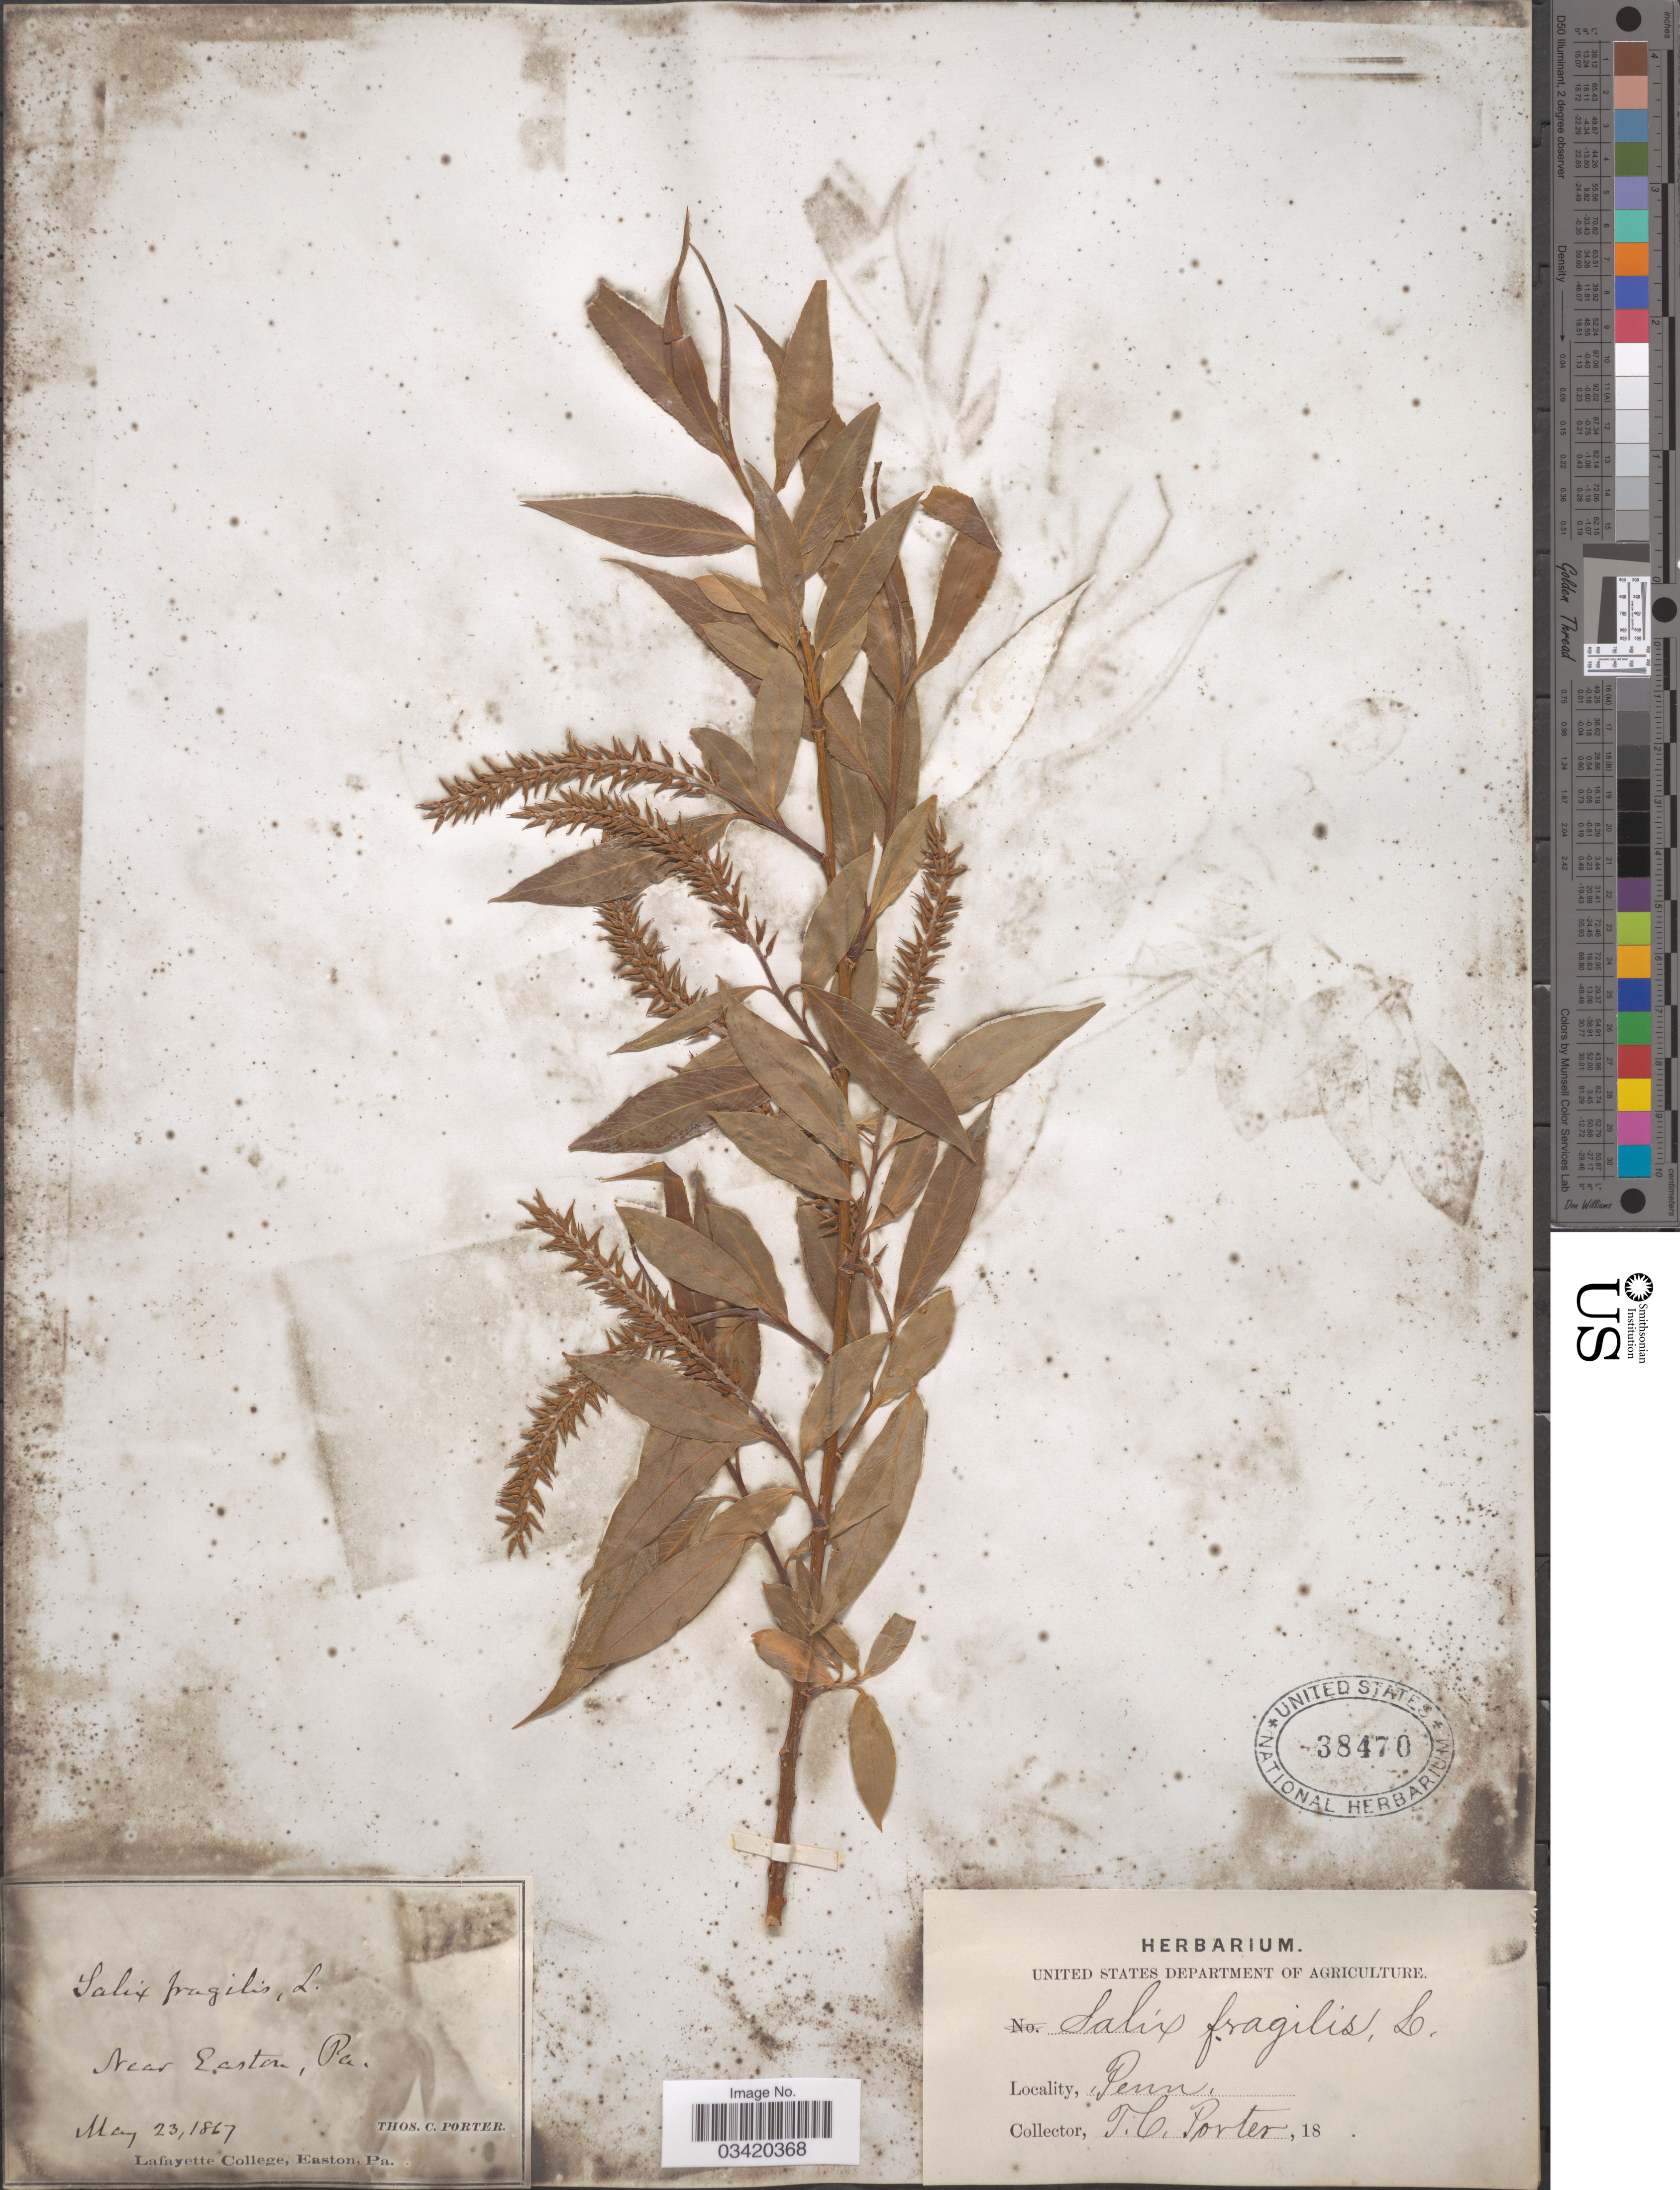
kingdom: Plantae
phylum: Tracheophyta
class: Magnoliopsida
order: Malpighiales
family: Salicaceae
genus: Salix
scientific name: Salix fragilis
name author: L.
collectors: T. Porter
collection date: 1867-05-23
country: United States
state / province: Pennsylvania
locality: Near Easton.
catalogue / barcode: US 38470